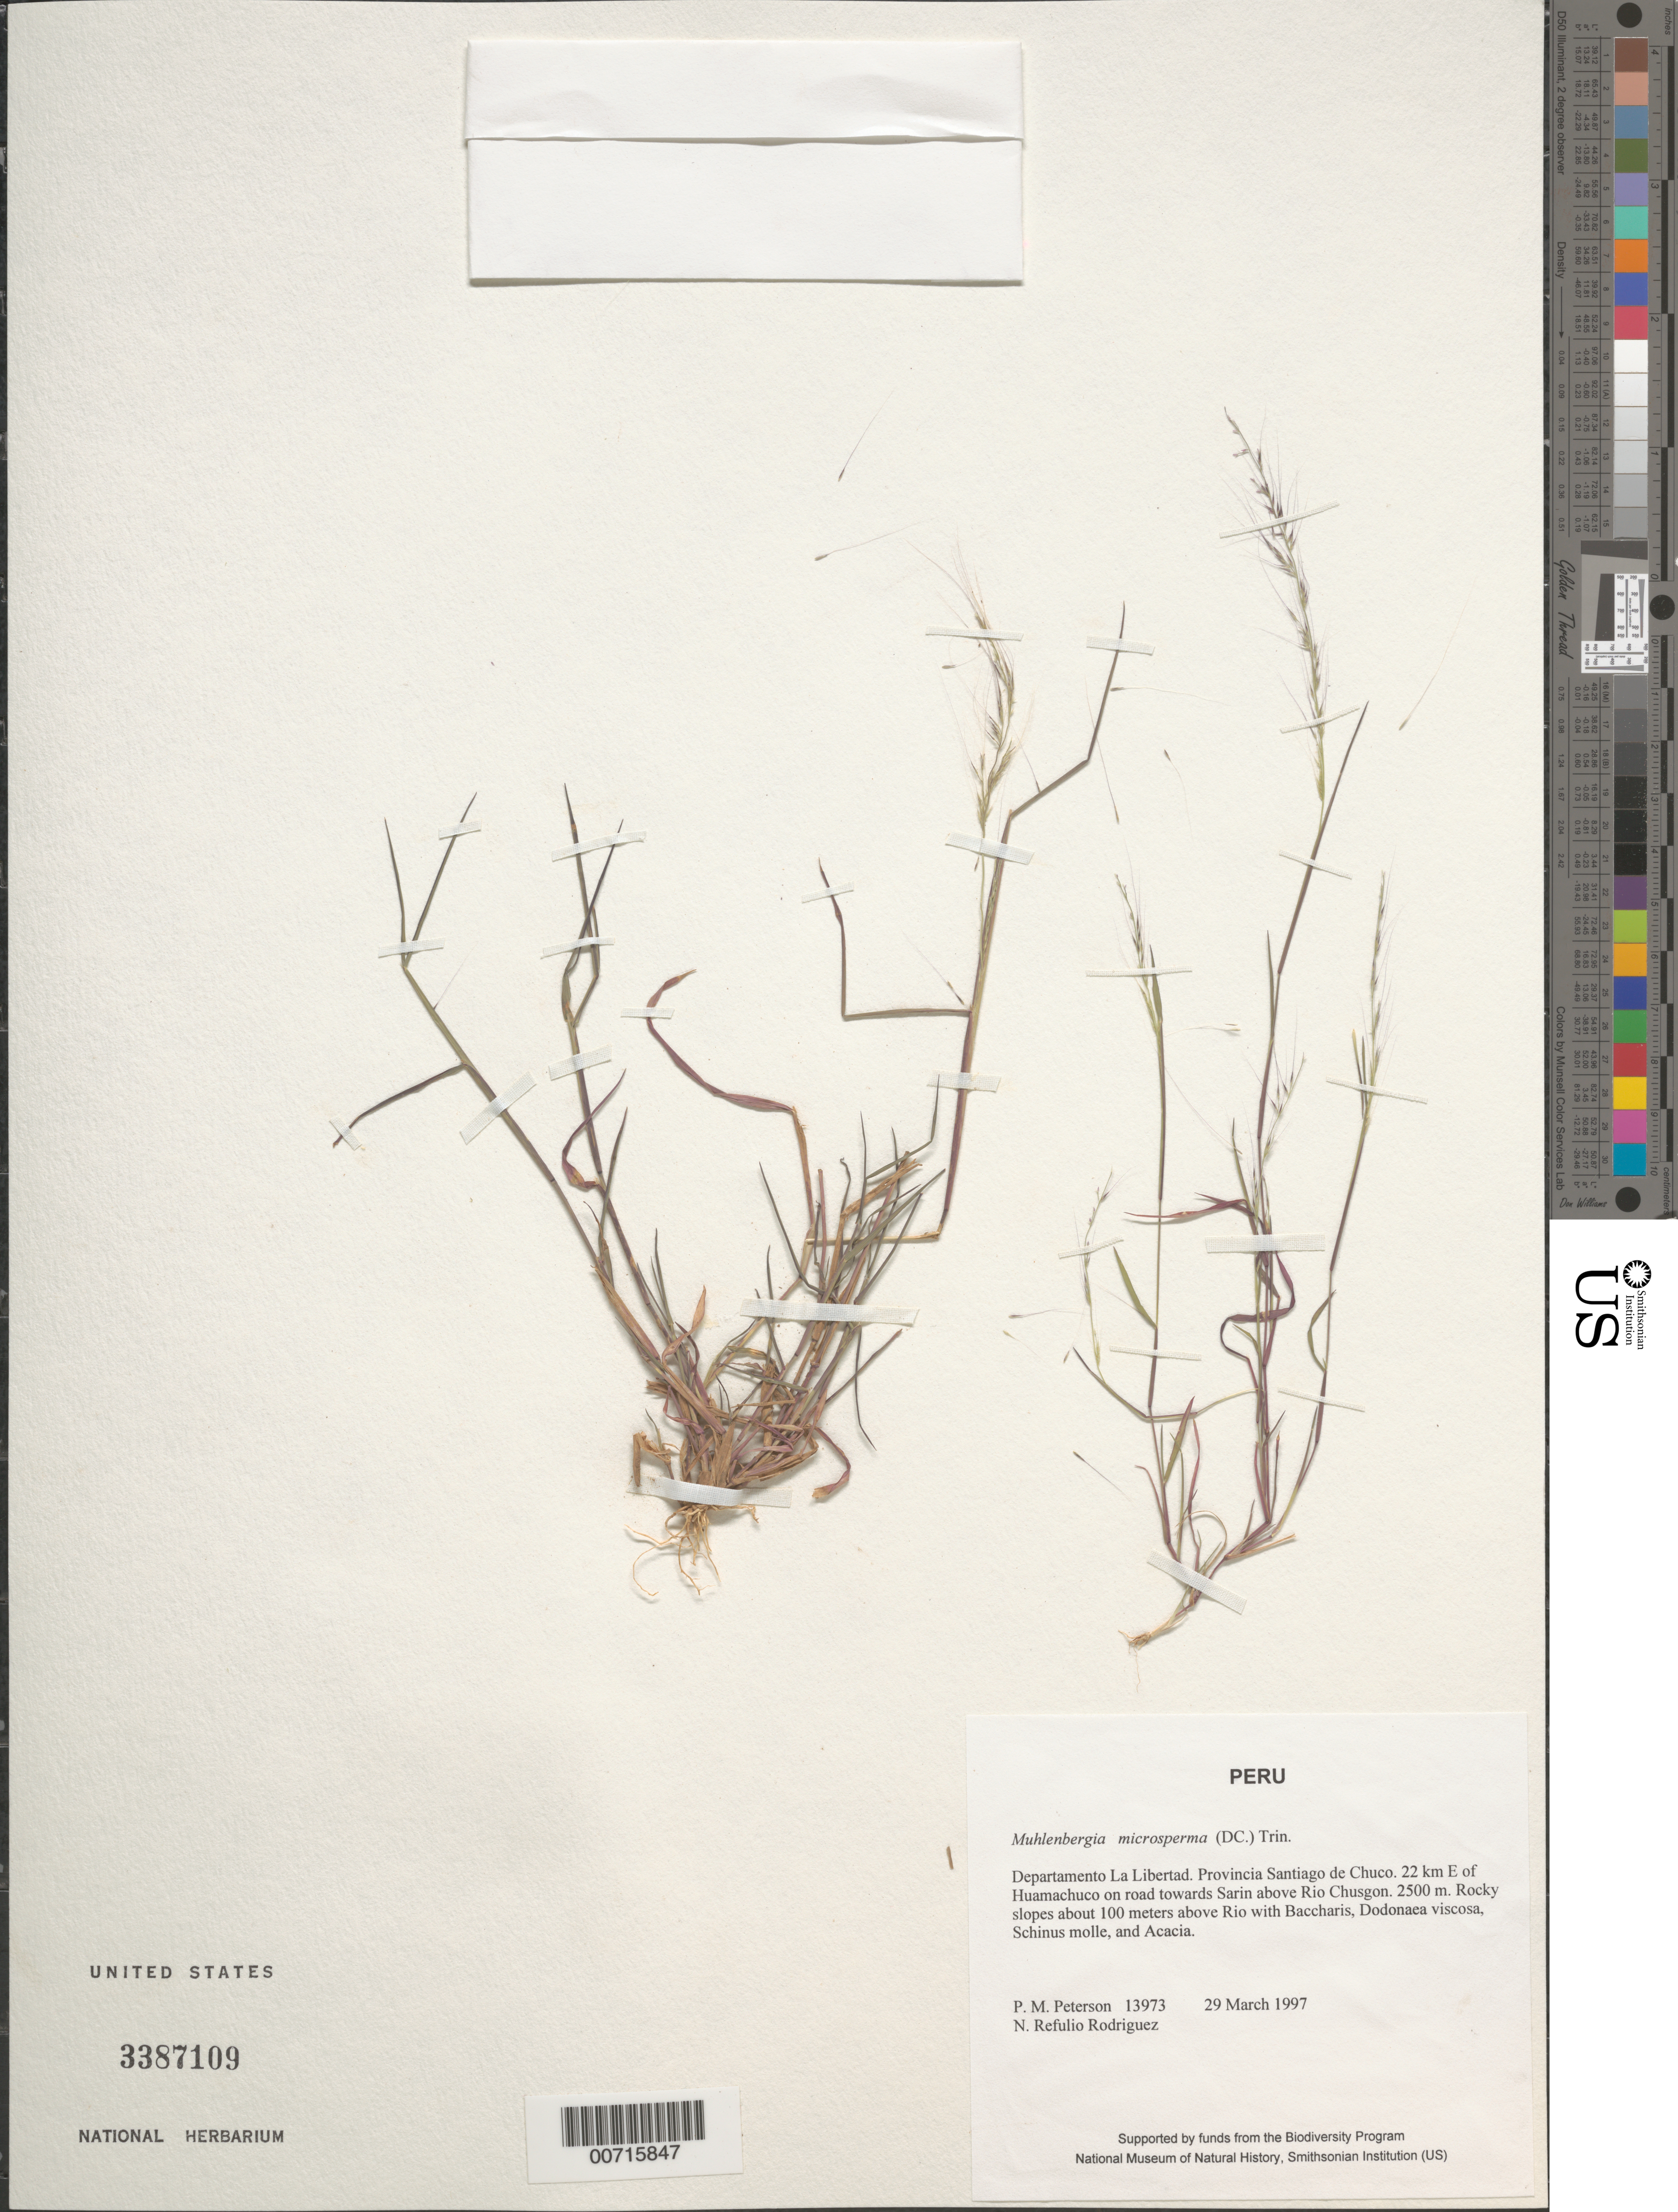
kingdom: Plantae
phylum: Tracheophyta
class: Liliopsida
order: Poales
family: Poaceae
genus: Muhlenbergia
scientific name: Muhlenbergia microsperma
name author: (DC.) Kunth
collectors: P. M. Peterson & N. Refulio-Rodríguez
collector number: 13973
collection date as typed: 29 Mar 1997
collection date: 1997-03-29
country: Peru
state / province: La Libertad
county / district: Santiago de Chuco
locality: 22 km E of Huamachuco on road towards Sarin above Rio Chusgon.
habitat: Rocky slopes about 100 meters above Rio with Baccharis, Dodonaea viscosa, Schinus molle, and Acacia.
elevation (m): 2500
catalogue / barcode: US 3387109